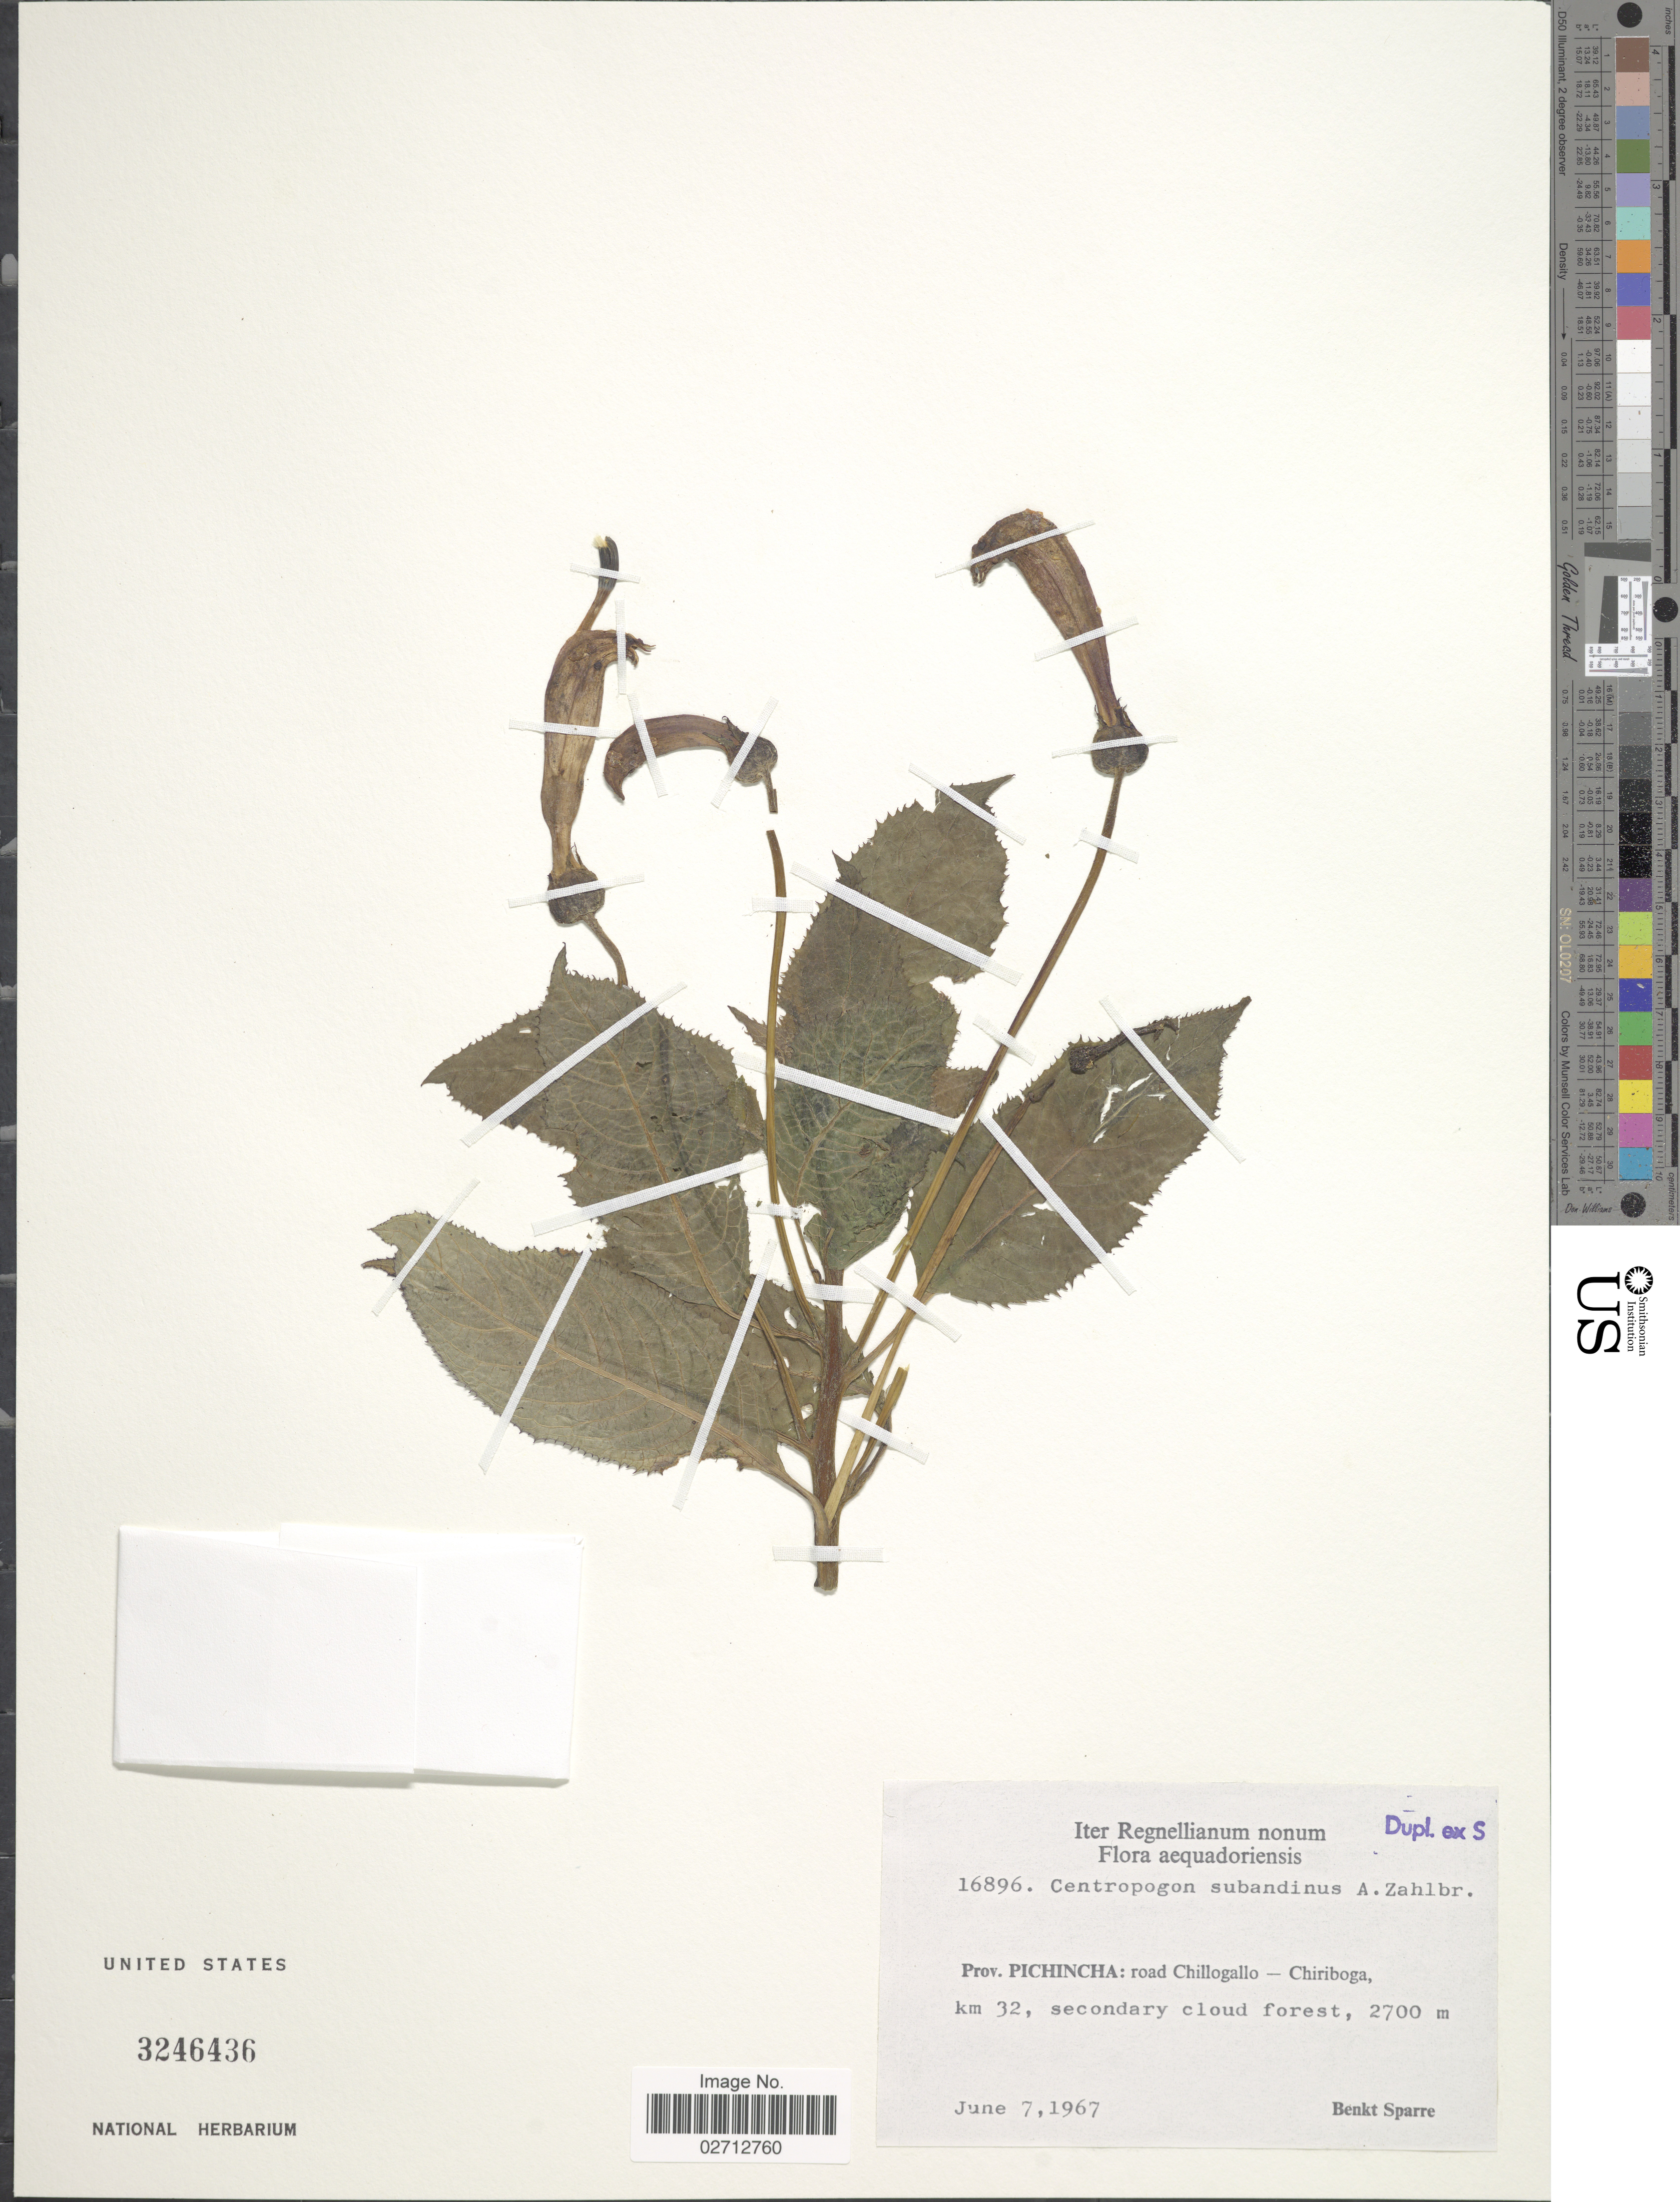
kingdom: Plantae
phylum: Tracheophyta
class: Magnoliopsida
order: Asterales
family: Campanulaceae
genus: Centropogon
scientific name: Centropogon subandinus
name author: Zahlbr.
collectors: B. Sparre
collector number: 16896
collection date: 1967-06-07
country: Ecuador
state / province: Pichincha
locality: Road Chillogallo-Chiriboga, km 32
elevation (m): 2700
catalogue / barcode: US 3246436